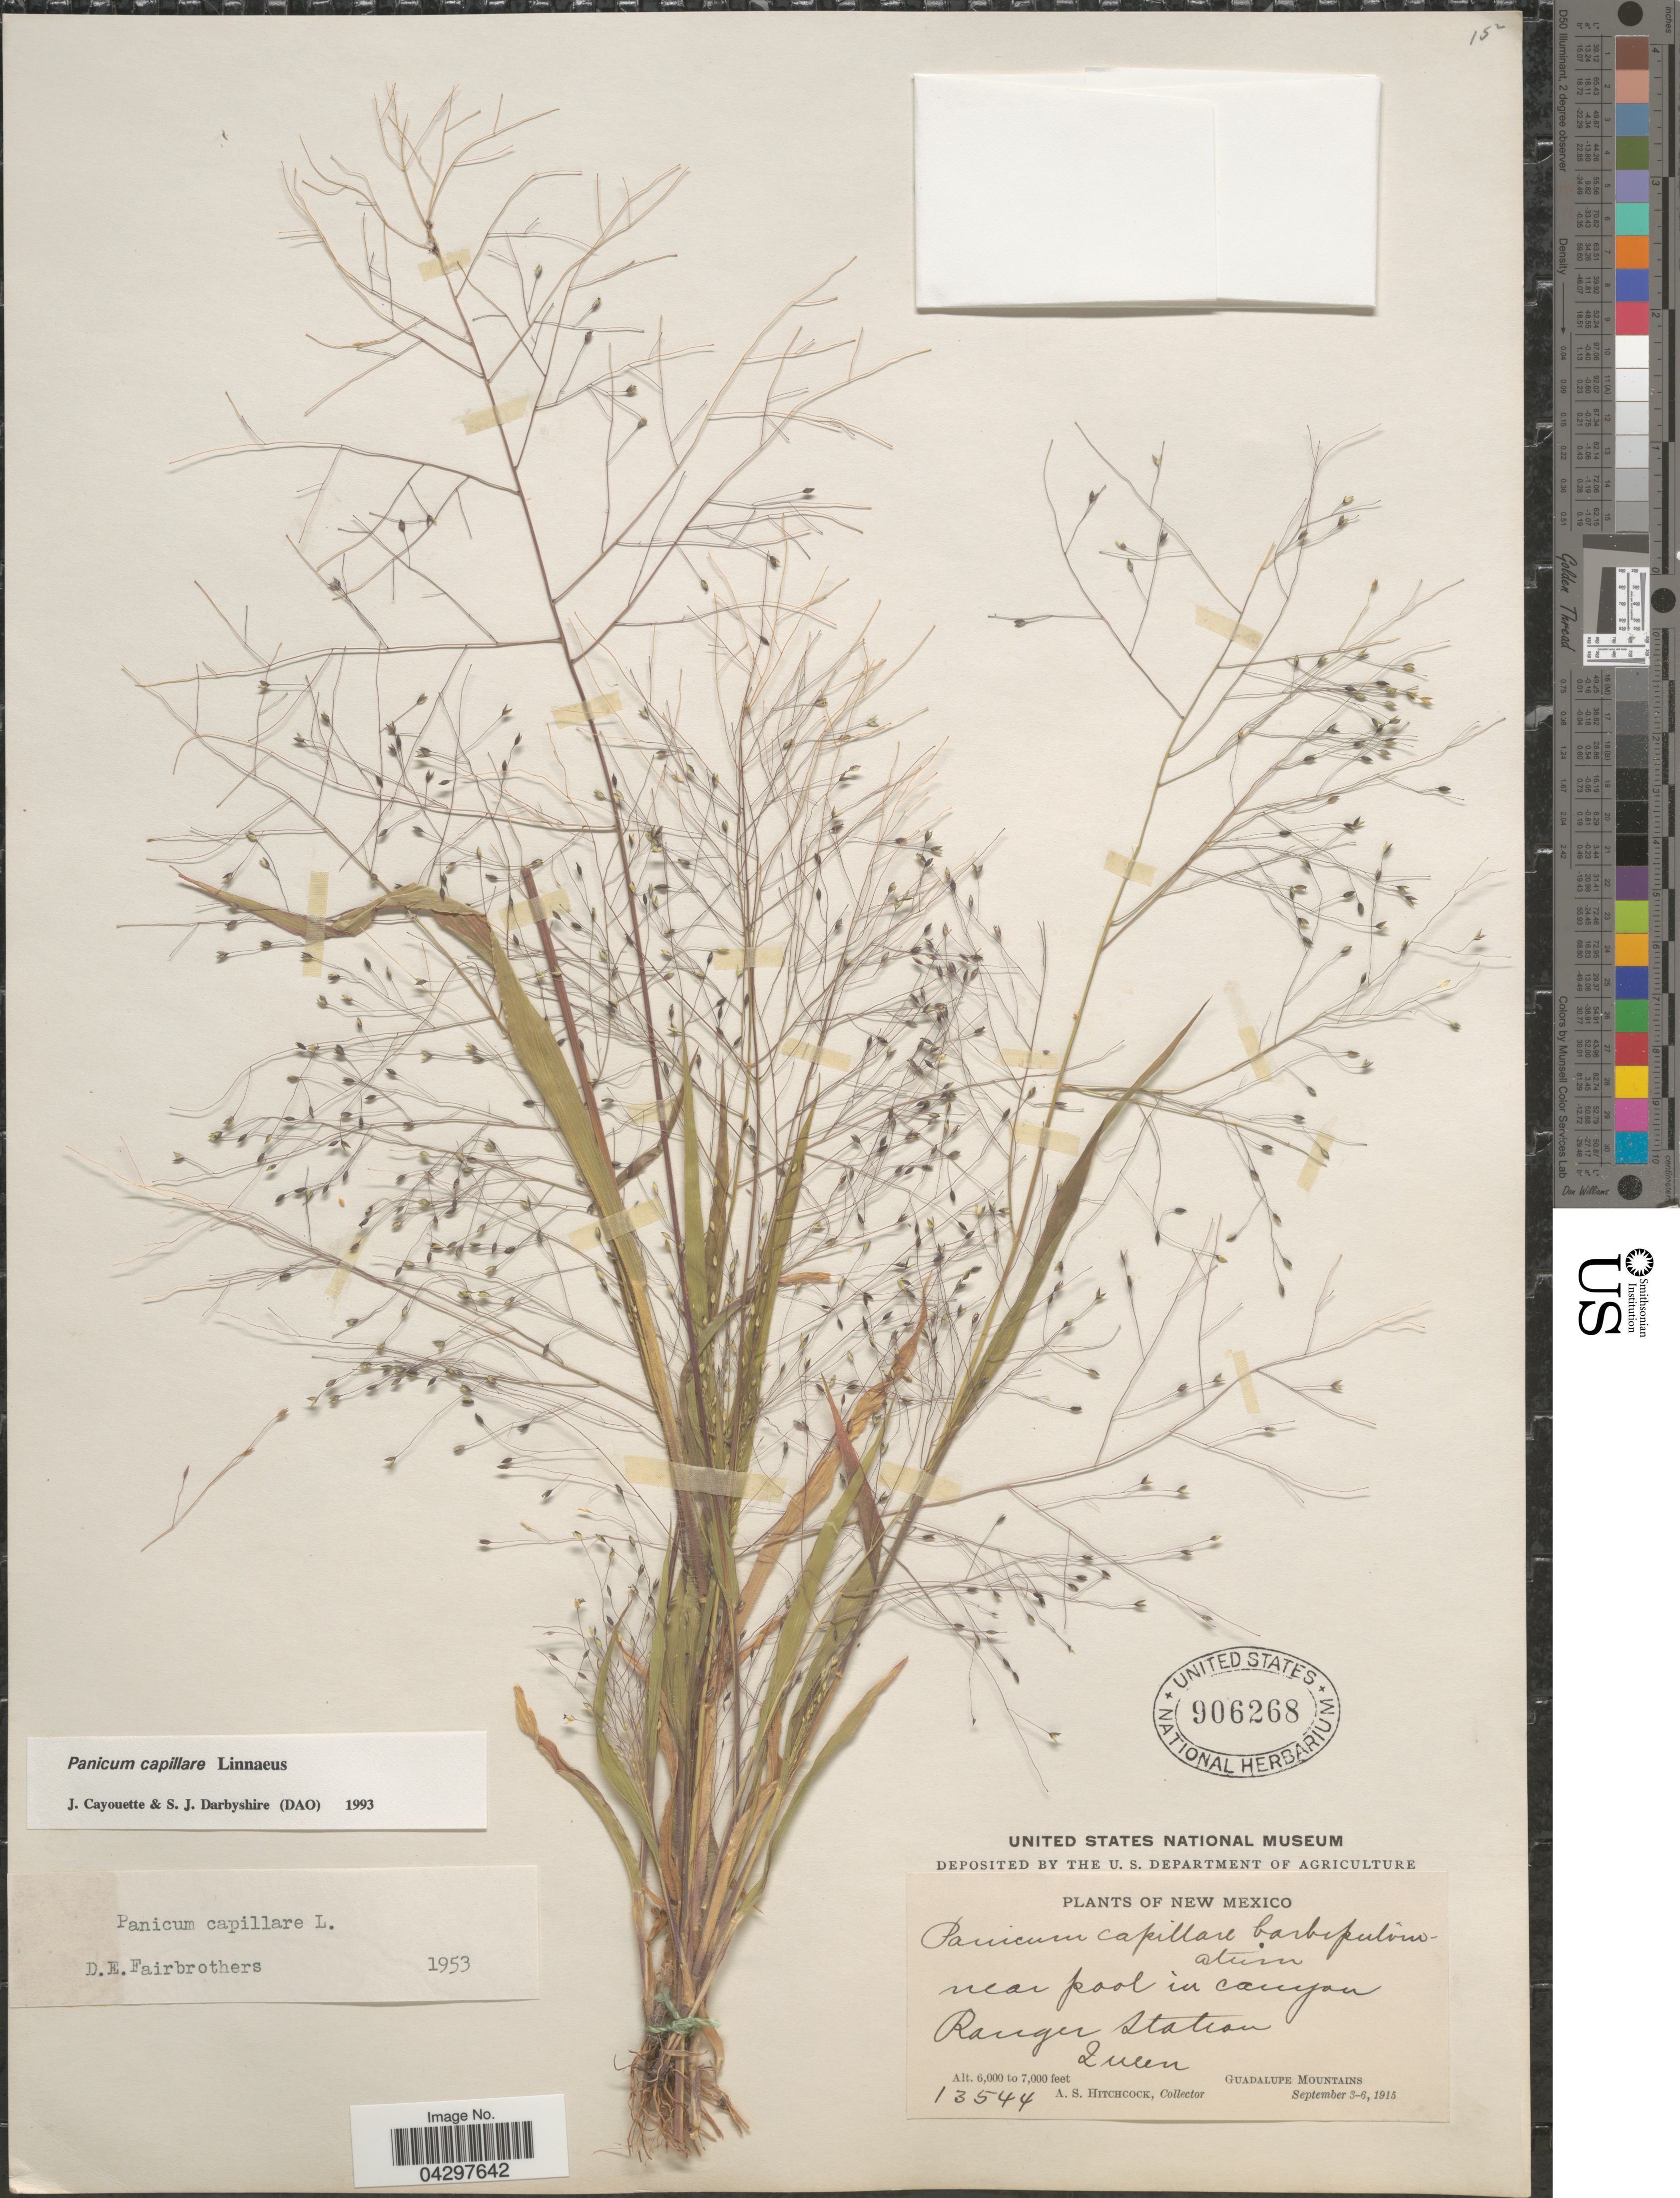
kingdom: Plantae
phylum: Tracheophyta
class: Liliopsida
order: Poales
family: Poaceae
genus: Panicum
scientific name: Panicum capillare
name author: L.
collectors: A. S. Hitchcock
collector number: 13544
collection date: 1915-09-03/1915-09-06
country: United States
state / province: New Mexico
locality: Near pool in canyon. Ranger Station. Queen. Guadalupe Mountains.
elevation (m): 1829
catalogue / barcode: US 906268